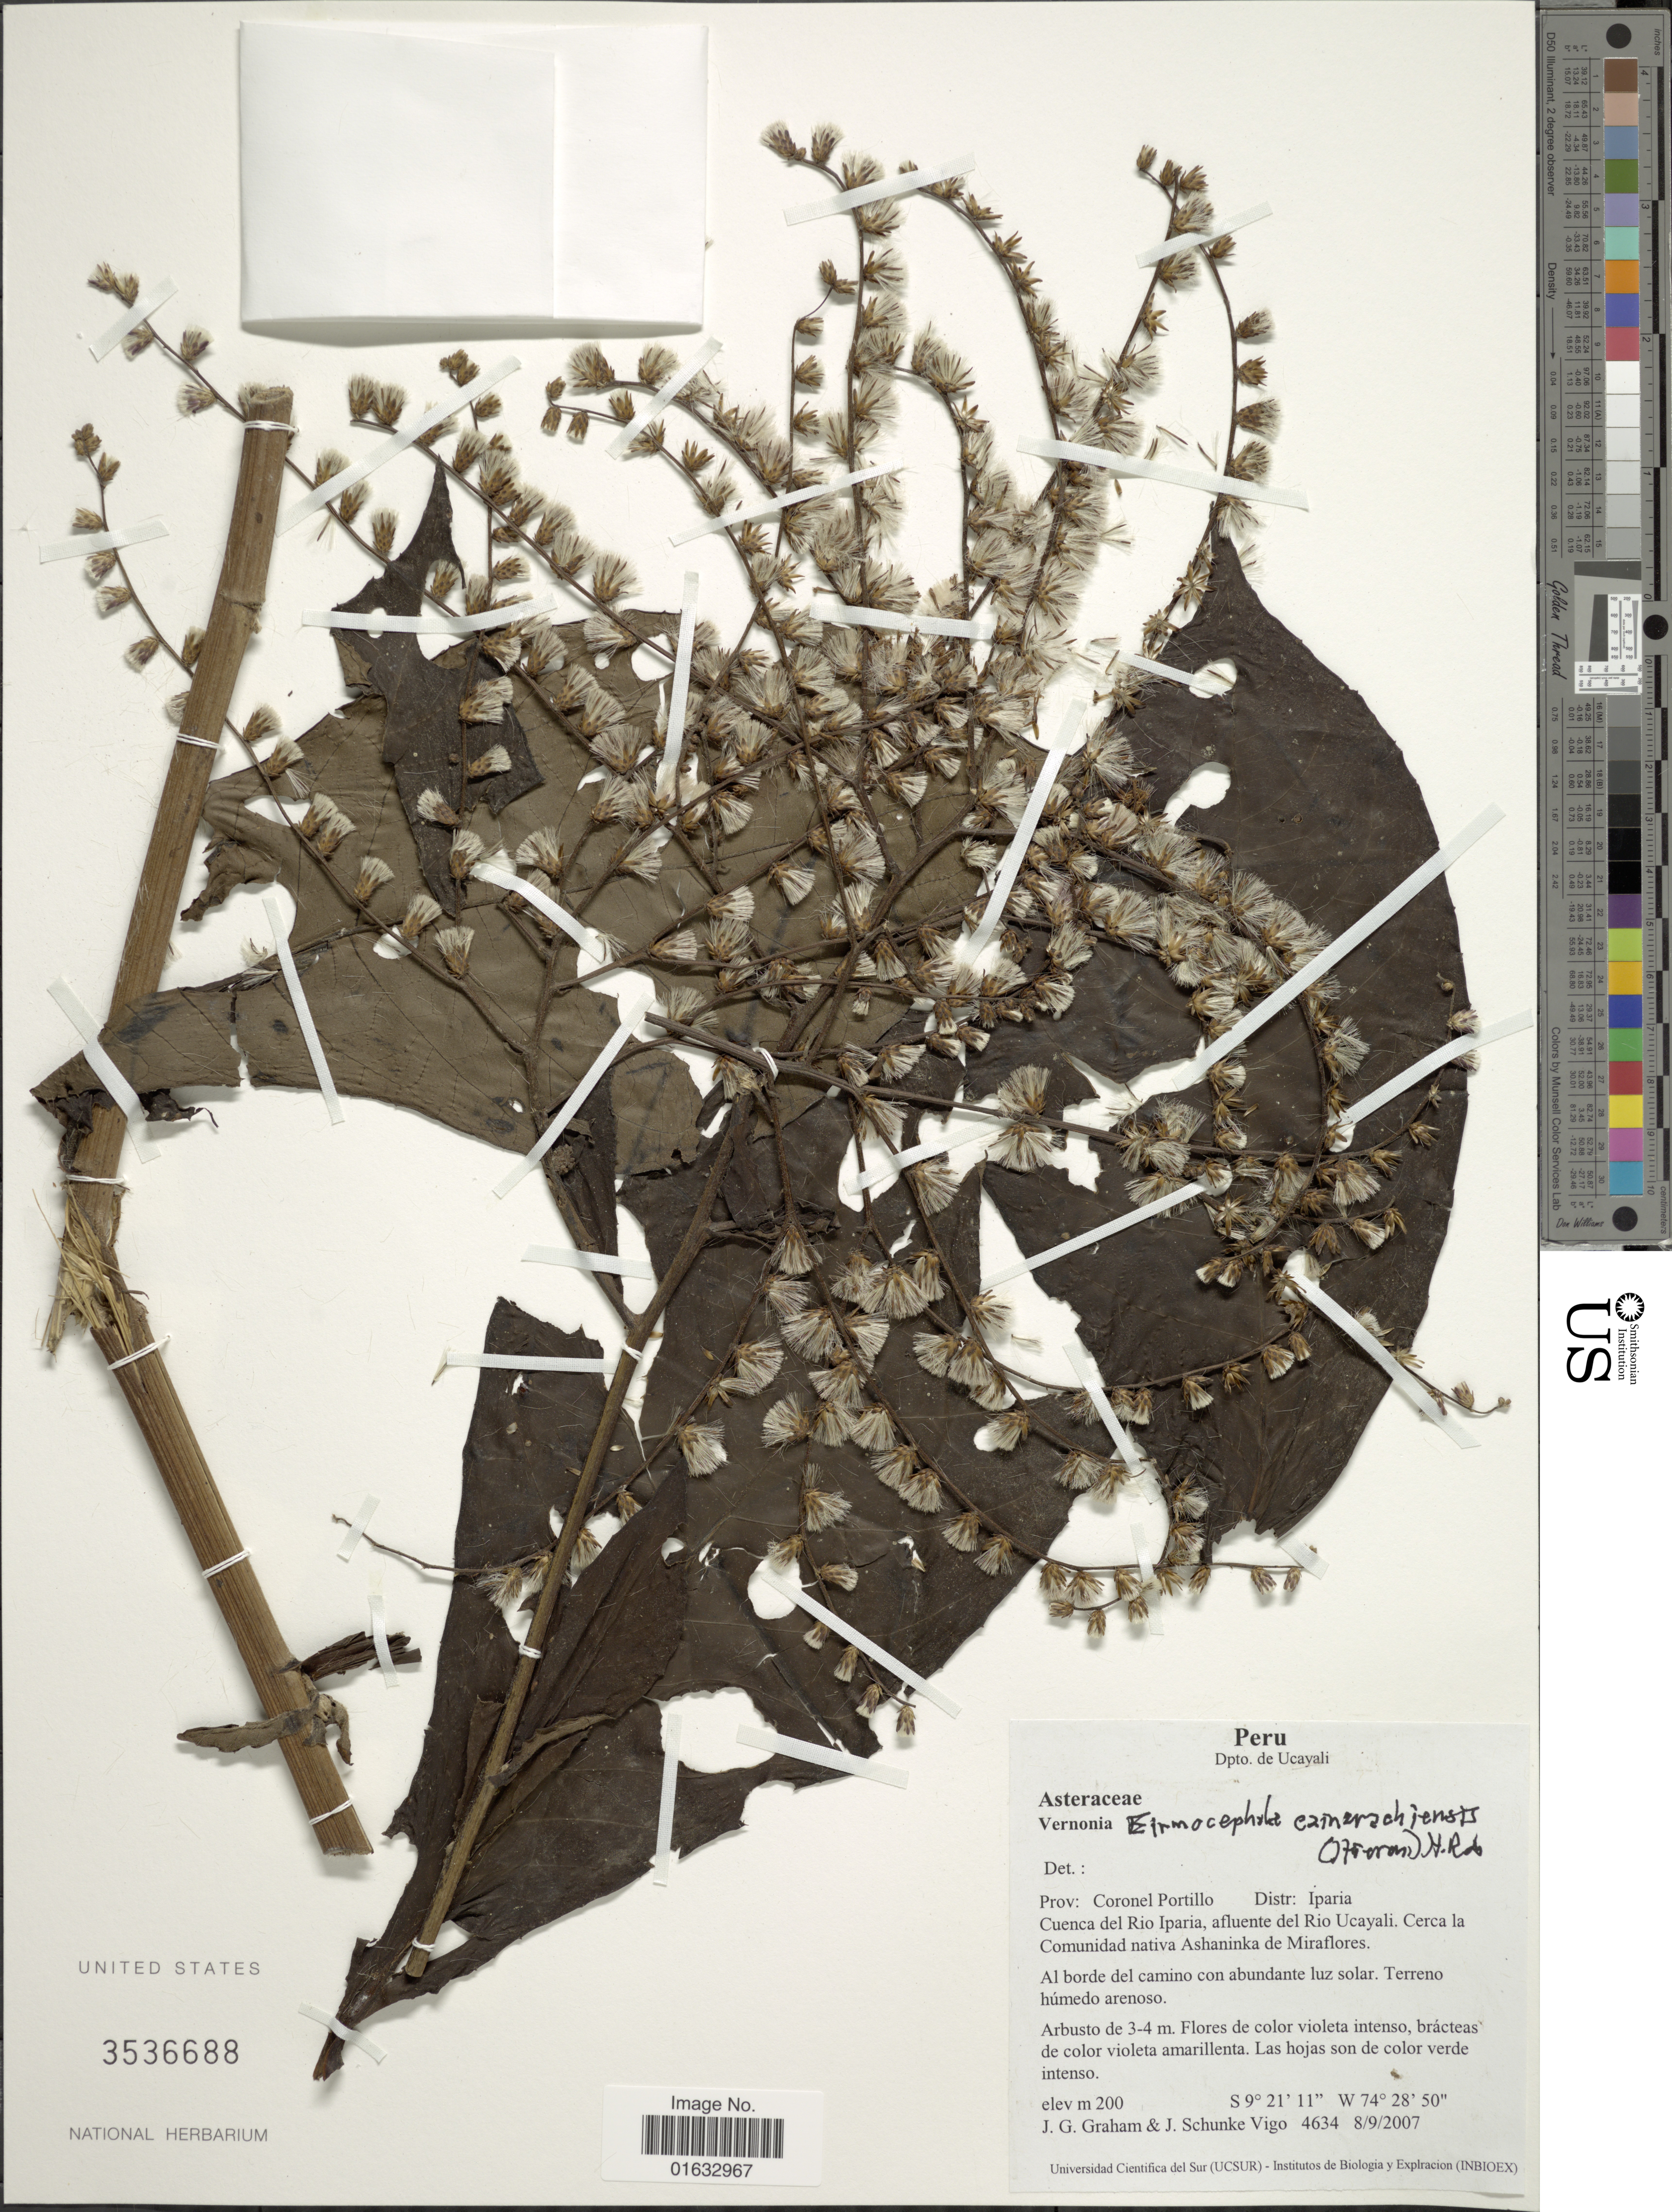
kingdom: Plantae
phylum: Tracheophyta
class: Magnoliopsida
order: Asterales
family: Asteraceae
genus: Eirmocephala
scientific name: Eirmocephala cainarachiensis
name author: (Hieron.) H. Rob.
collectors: J. Graham & J. Schunke Vigo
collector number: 4634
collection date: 2007-09-08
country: Peru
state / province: Ucayali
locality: Peru, Dept. de Ucayali, Prov: Coronel Portillo, Distr: Iparia Cuenca del Rio Iparia, afluente del Rio Ucayali. Cerca la Comunidad nativa Ashaninka de Miraflores.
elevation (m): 200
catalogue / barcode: US 3536688